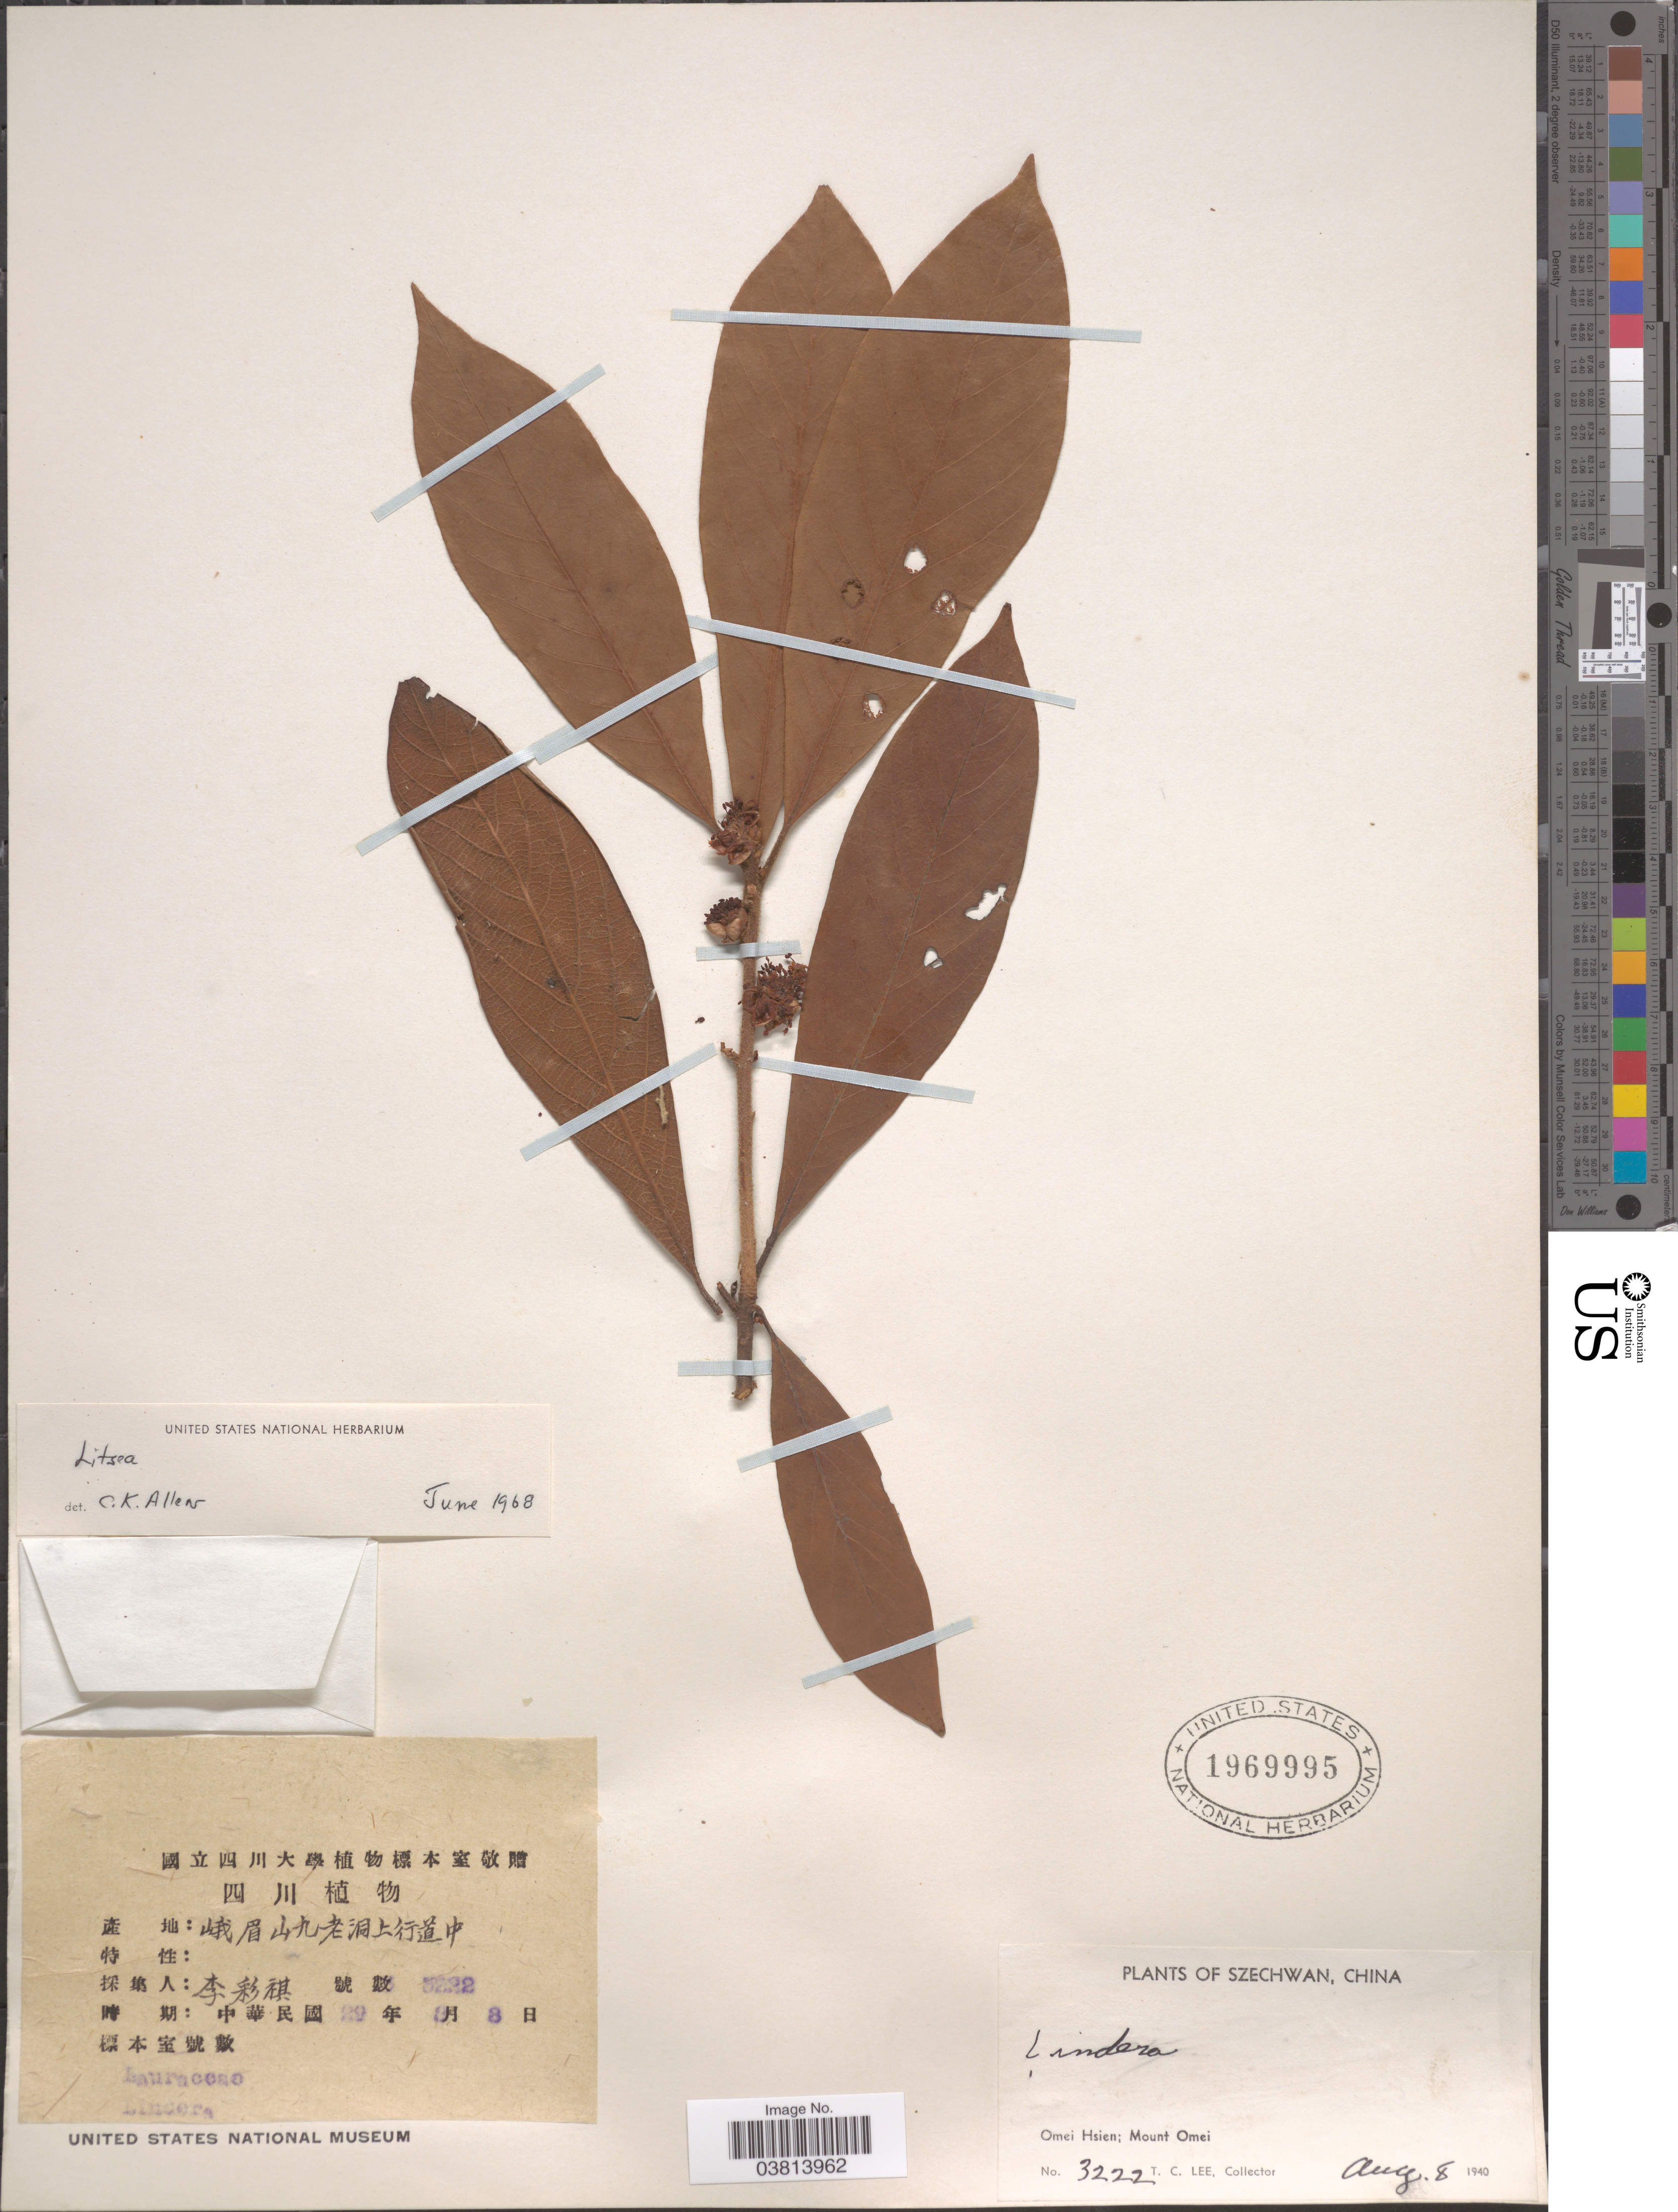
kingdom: Plantae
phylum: Tracheophyta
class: Magnoliopsida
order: Laurales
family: Lauraceae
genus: Litsea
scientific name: Litsea sp.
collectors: T. Lee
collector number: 3222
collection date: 1940-08-08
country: China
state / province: Sichuan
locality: Szechwan. Omei Hsien; Mount Omei.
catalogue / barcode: US 1969995